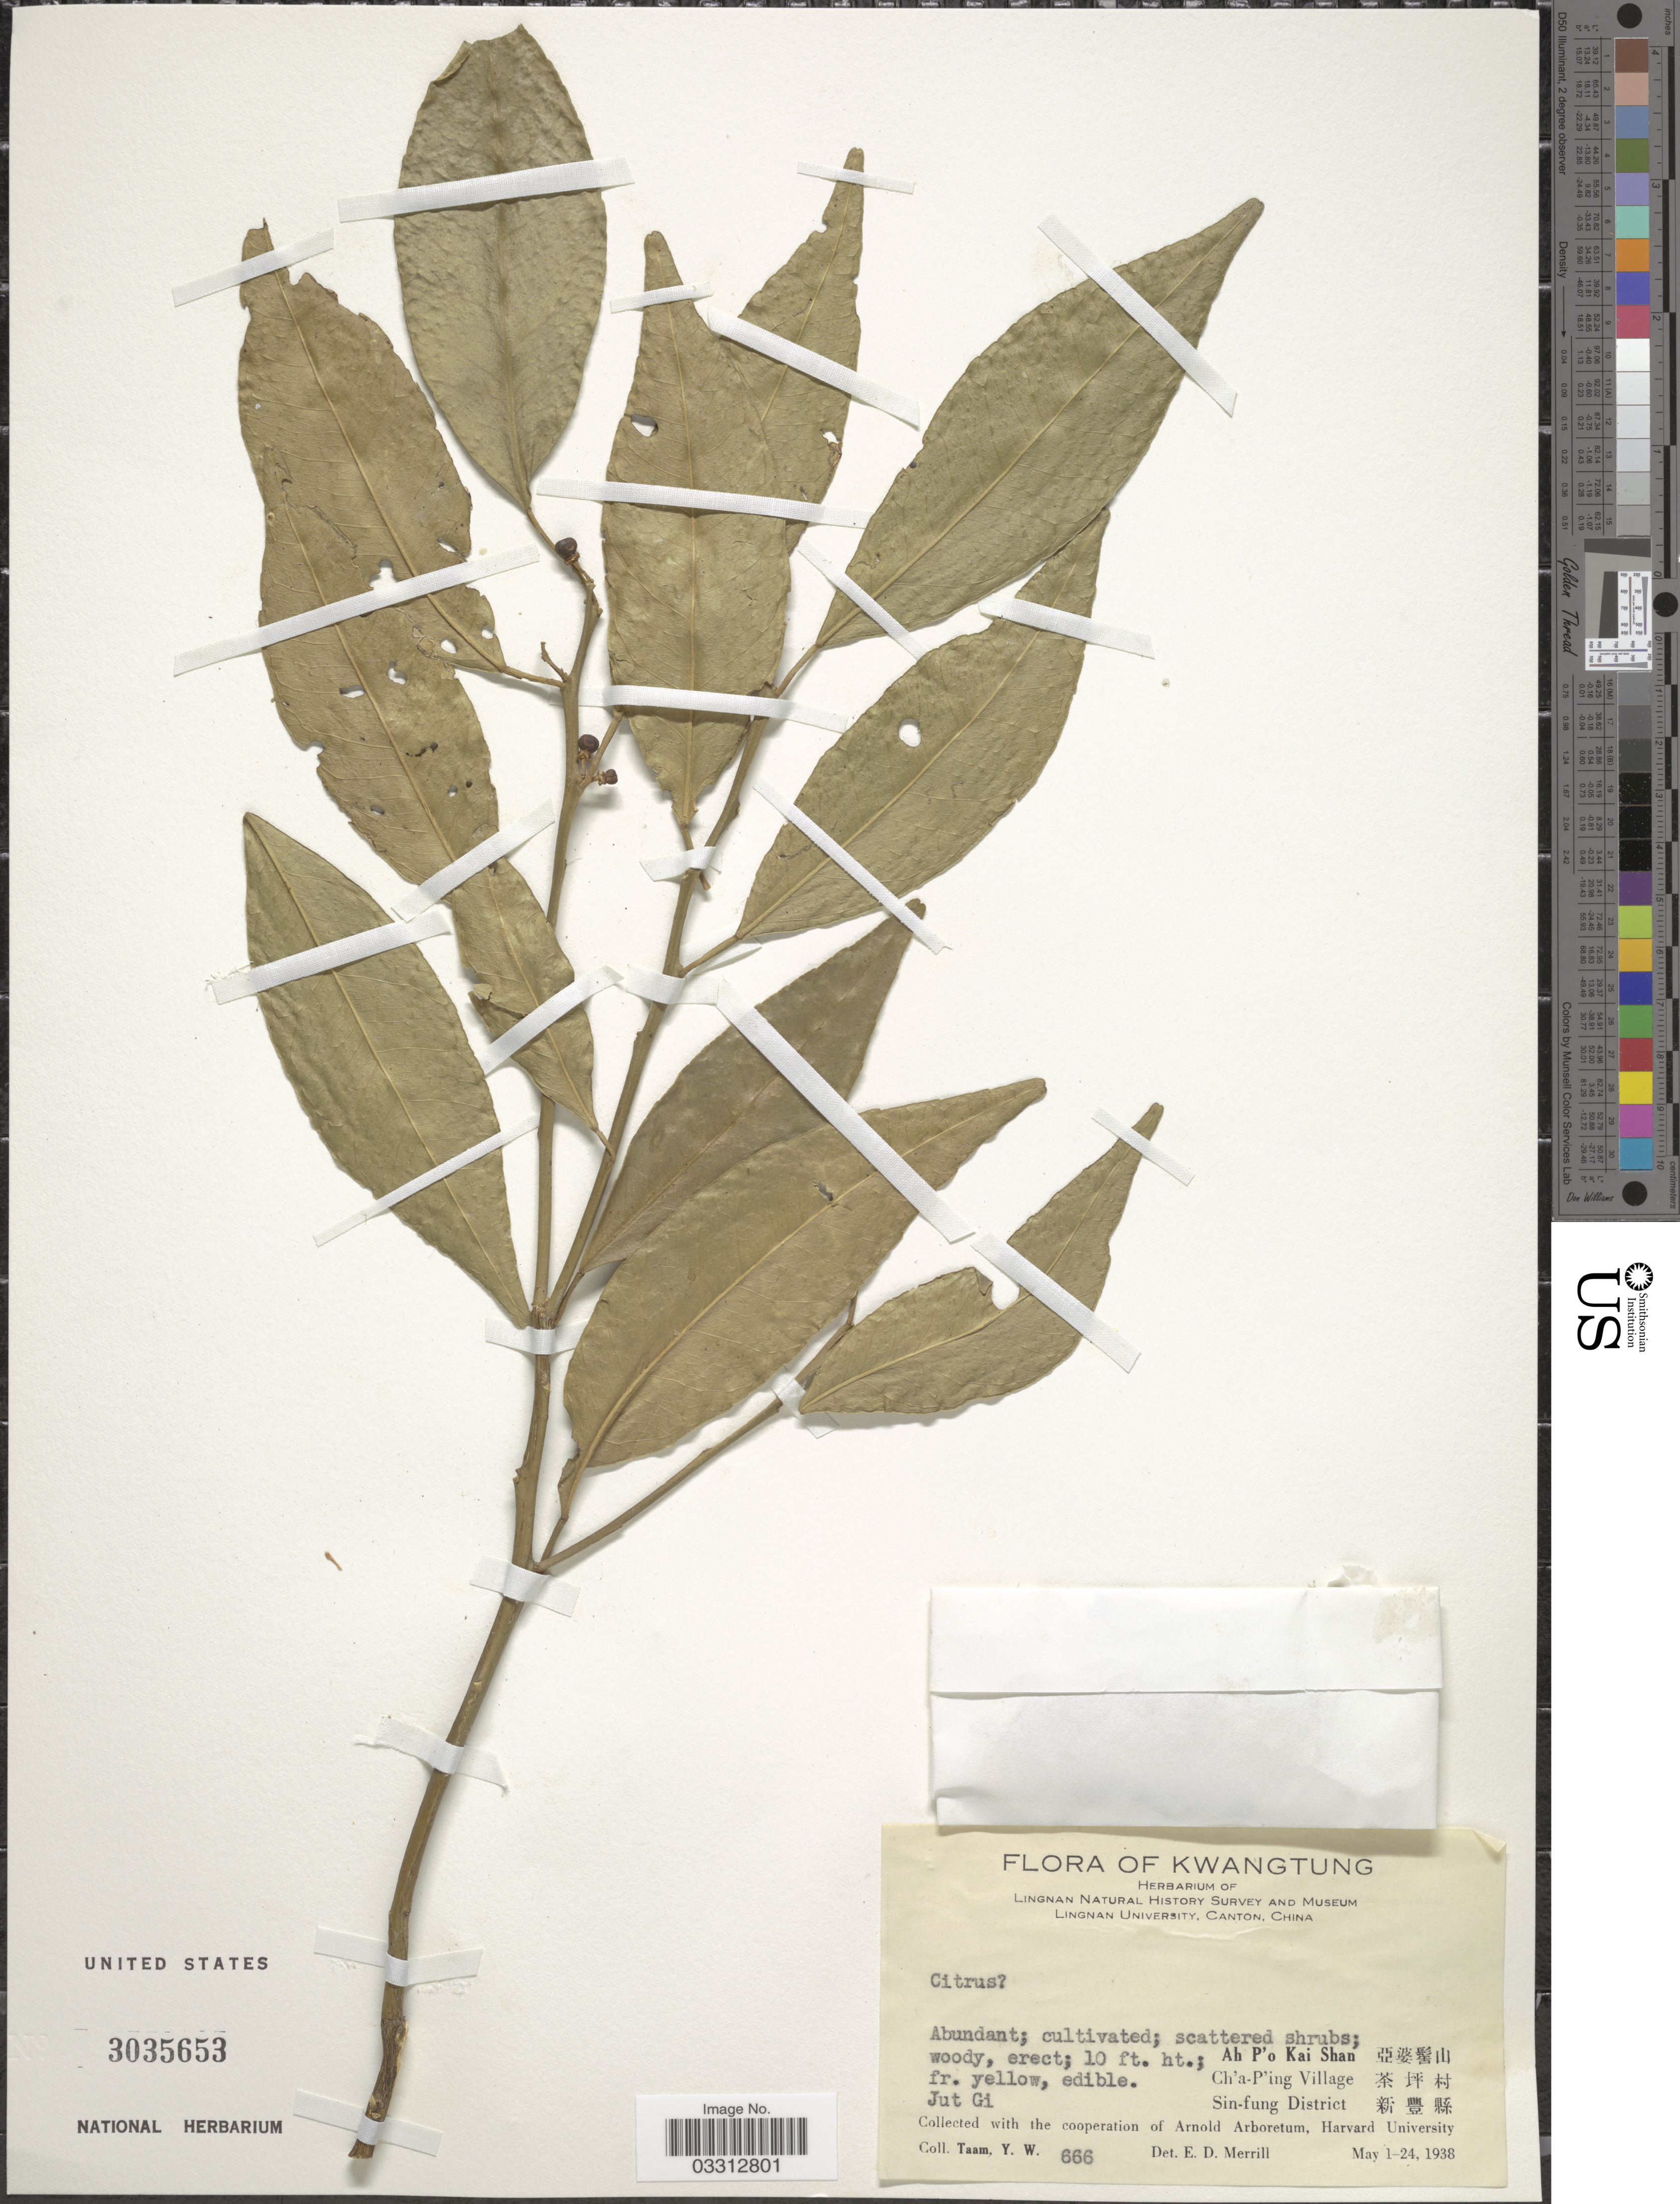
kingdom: Plantae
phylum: Tracheophyta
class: Magnoliopsida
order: Sapindales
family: Rutaceae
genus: Citrus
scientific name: Citrus sp.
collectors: Y. W. Taam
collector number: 666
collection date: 1938-05-01/1938-05-24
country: China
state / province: Guangdong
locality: Kwangtung, Ah P'o Kai Shan X, Ch'a- P'ing Village X, Sin-fung District X.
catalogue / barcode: US 3035653